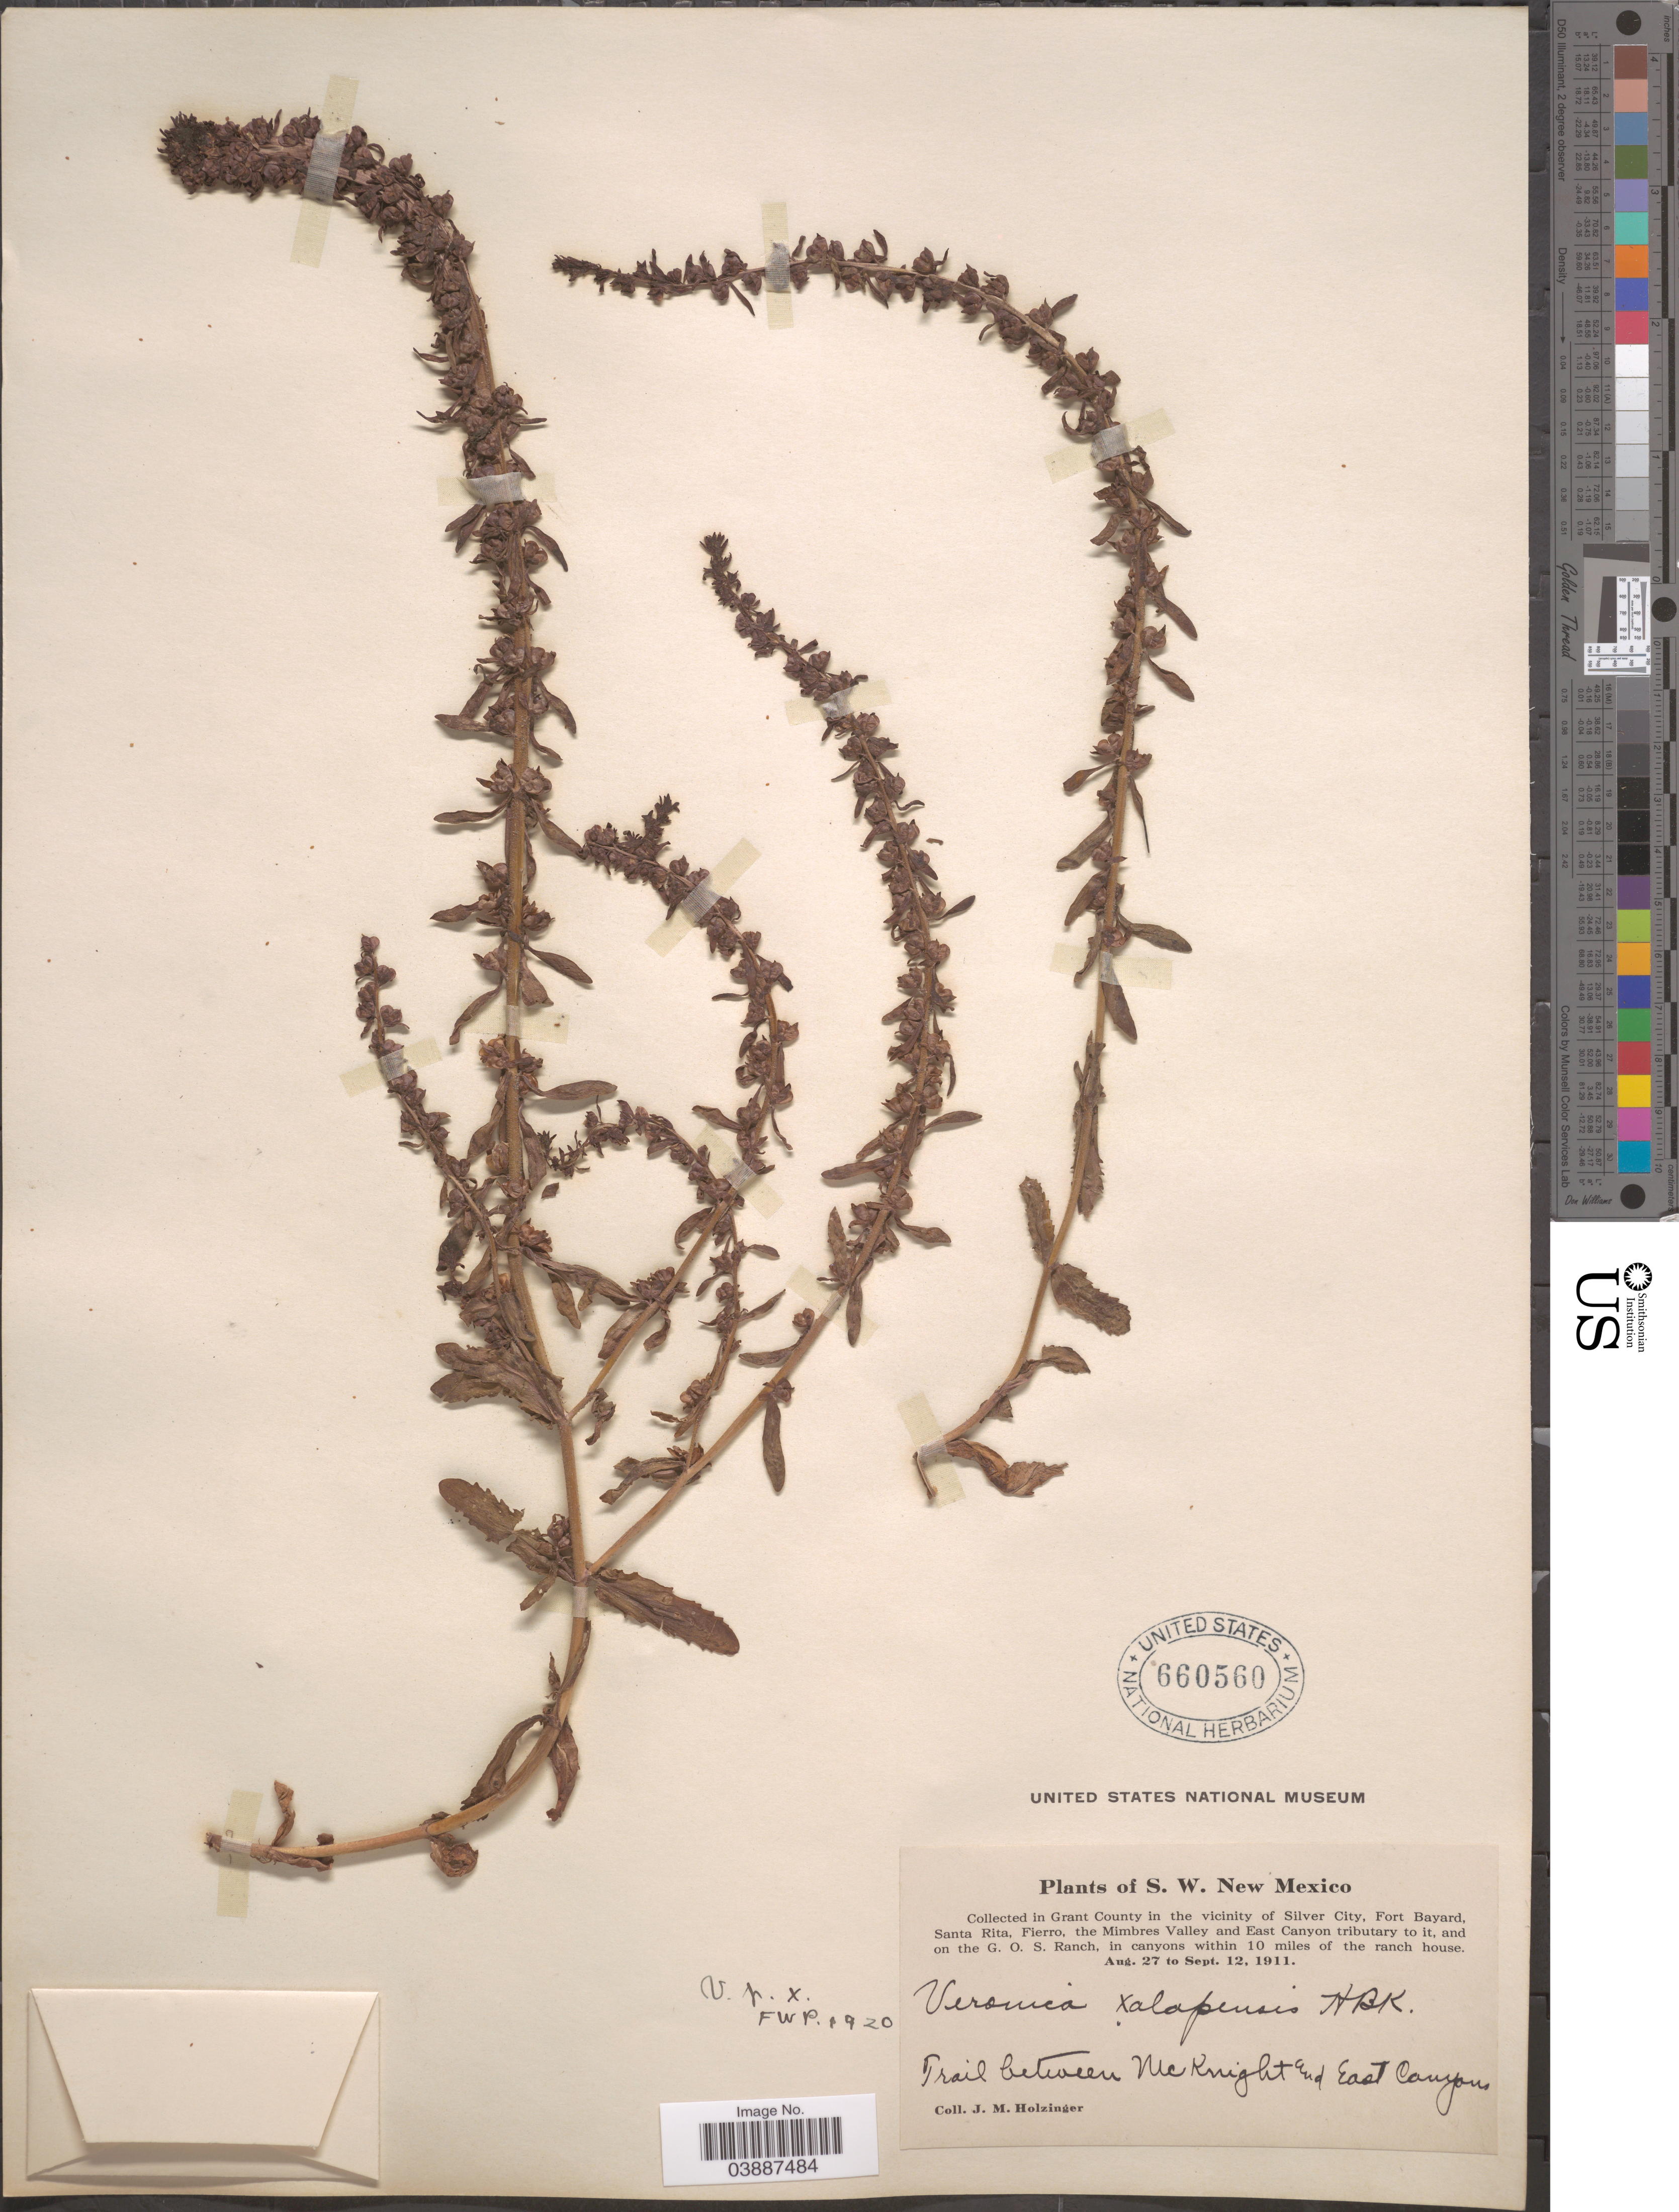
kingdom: Plantae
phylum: Tracheophyta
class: Magnoliopsida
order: Lamiales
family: Plantaginaceae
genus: Veronica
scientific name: Veronica xalapensis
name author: Kunth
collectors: J. M. Holzinger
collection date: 1911-08-27/1911-09-12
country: United States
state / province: New Mexico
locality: S.W. New Mexico. In Grant County in the vicinity of Silver City, Fort Bayard, Santa Rita, Fierro, the Mimbres Valley and East Canyon tributary to it, and on the G. O. S. Ranch, in canyons within 10 miles of the ranch house. Trail between McKnight and East Canyons.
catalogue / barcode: US 660560